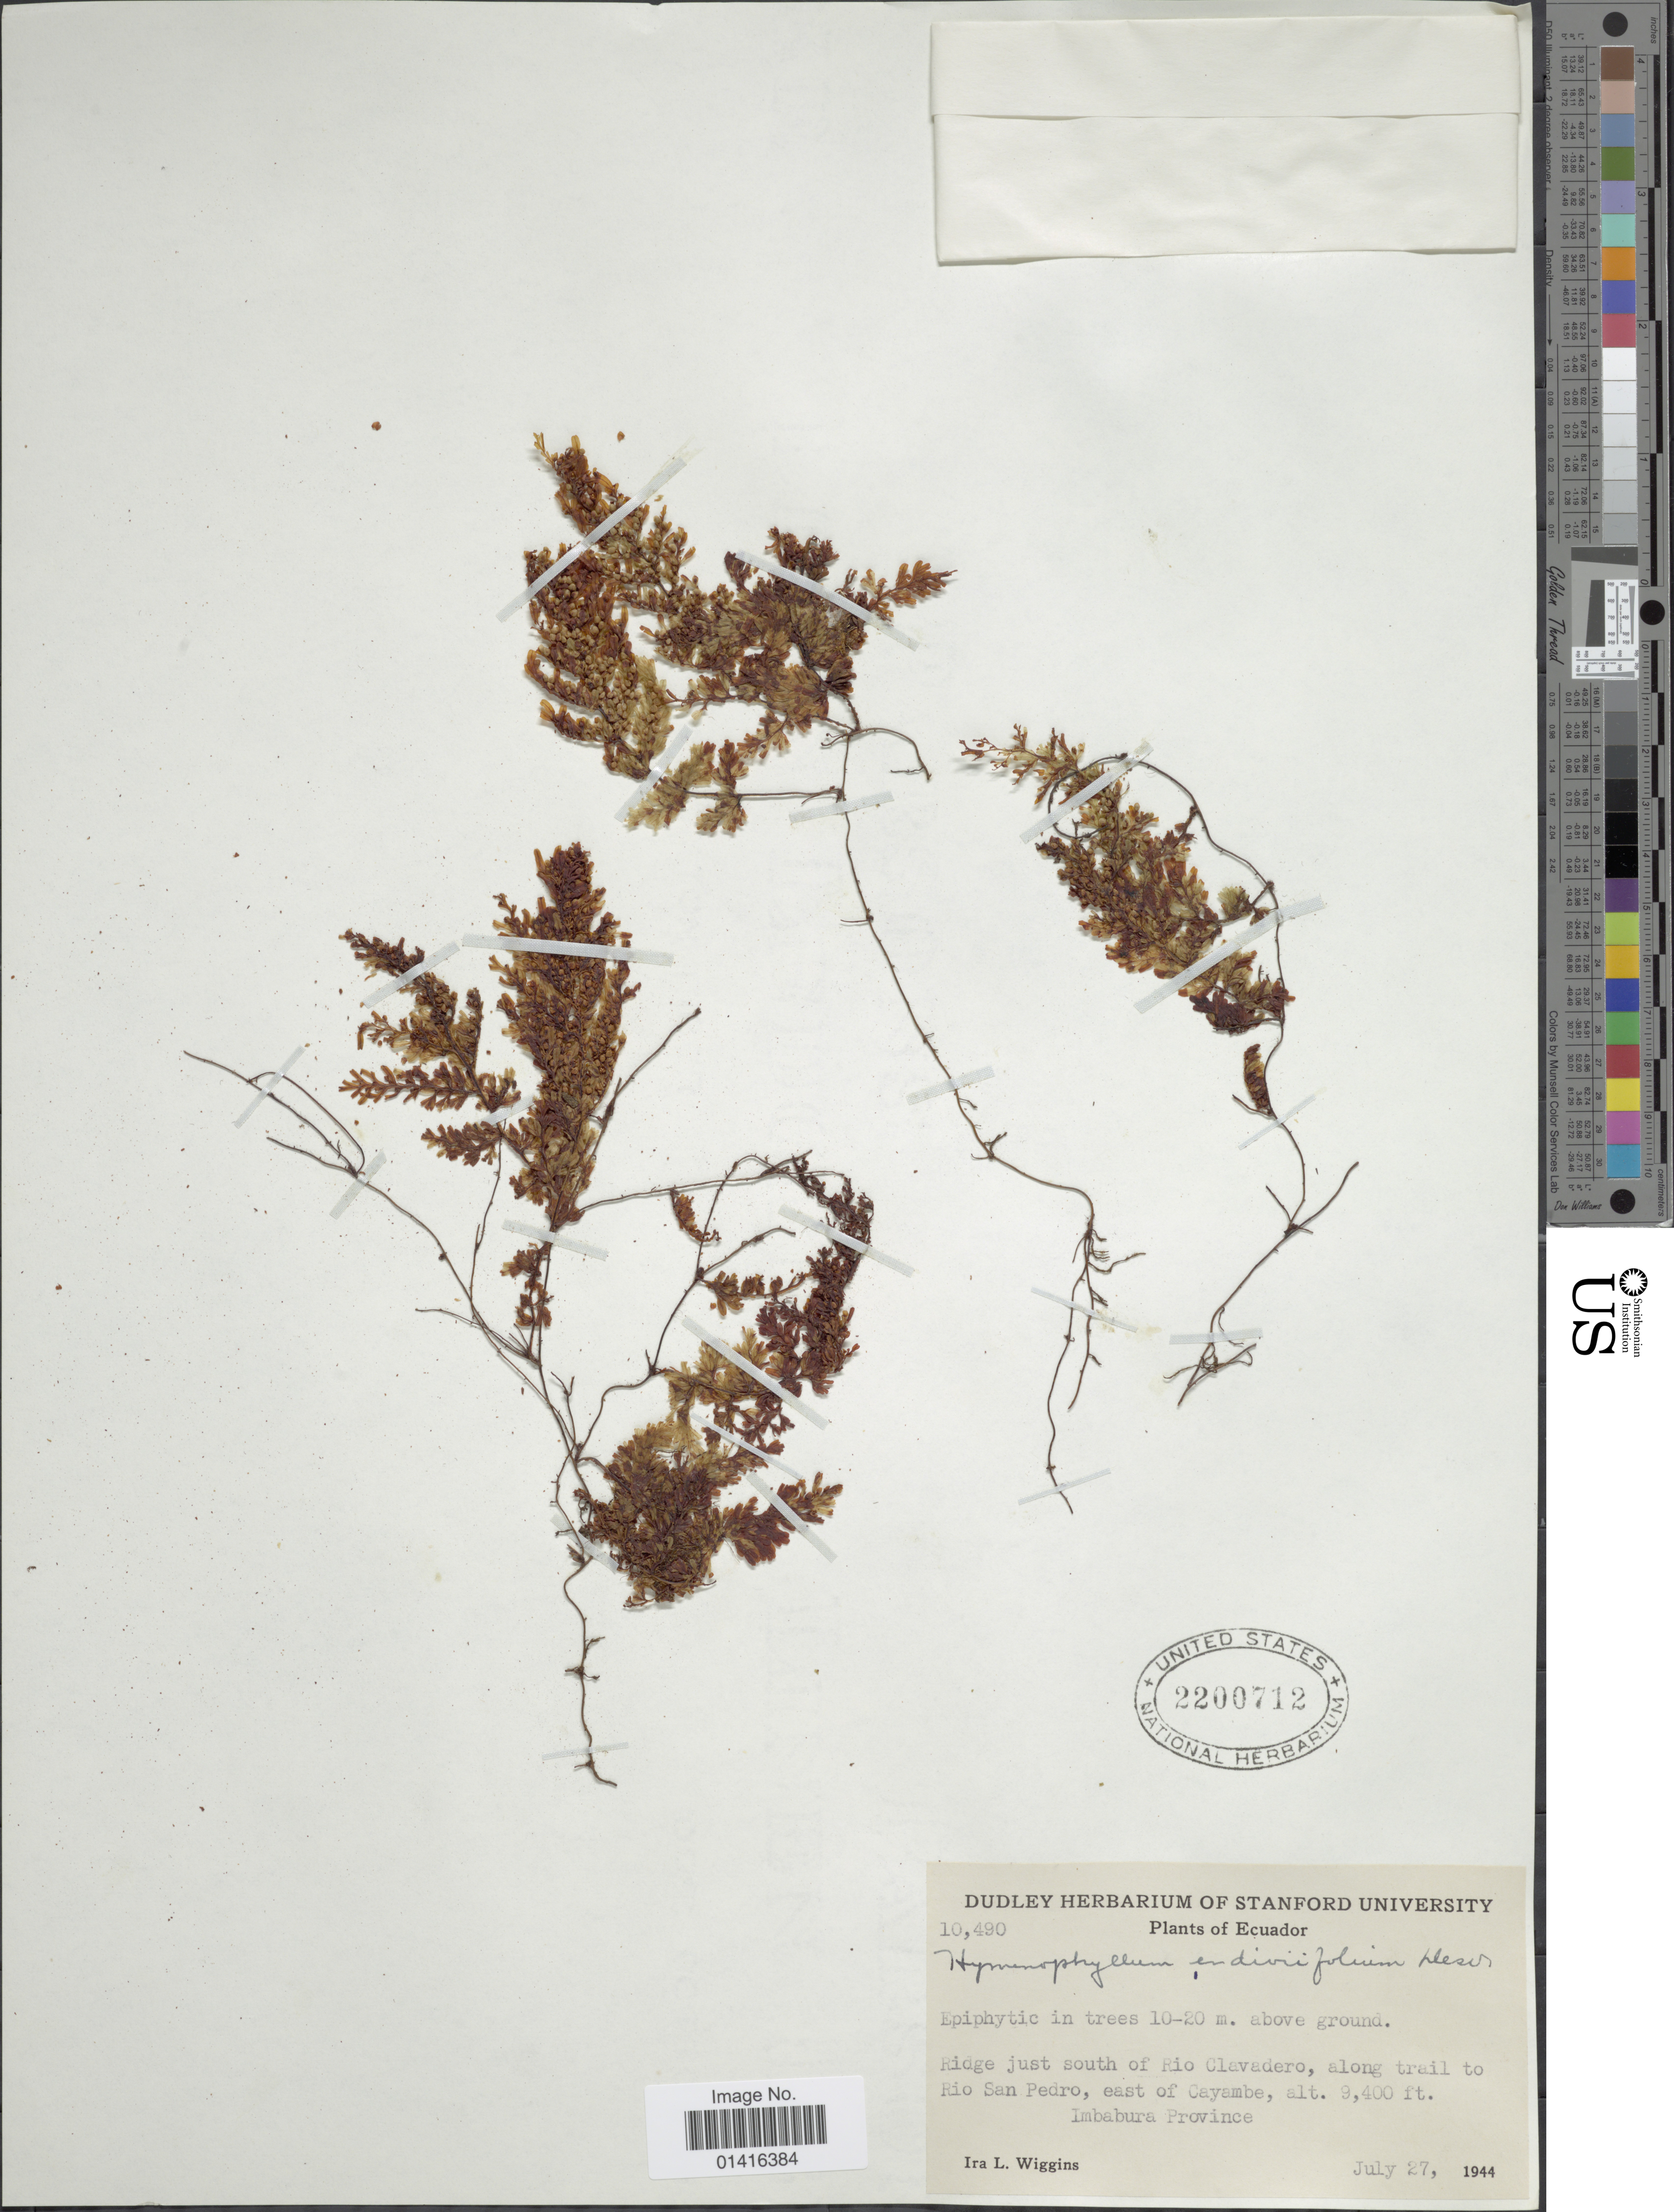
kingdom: Plantae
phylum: Tracheophyta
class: Polypodiopsida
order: Hymenophyllales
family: Hymenophyllaceae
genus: Hymenophyllum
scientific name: Hymenophyllum myriocarpum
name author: Hook.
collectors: I. L. Wiggins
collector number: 10490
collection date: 1944-07-27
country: Ecuador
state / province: Imbabura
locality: Ridge just south of Rio Clavadero, along trail to Rio San Pedro, east of Cayambe.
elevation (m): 2865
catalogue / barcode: US 2200712